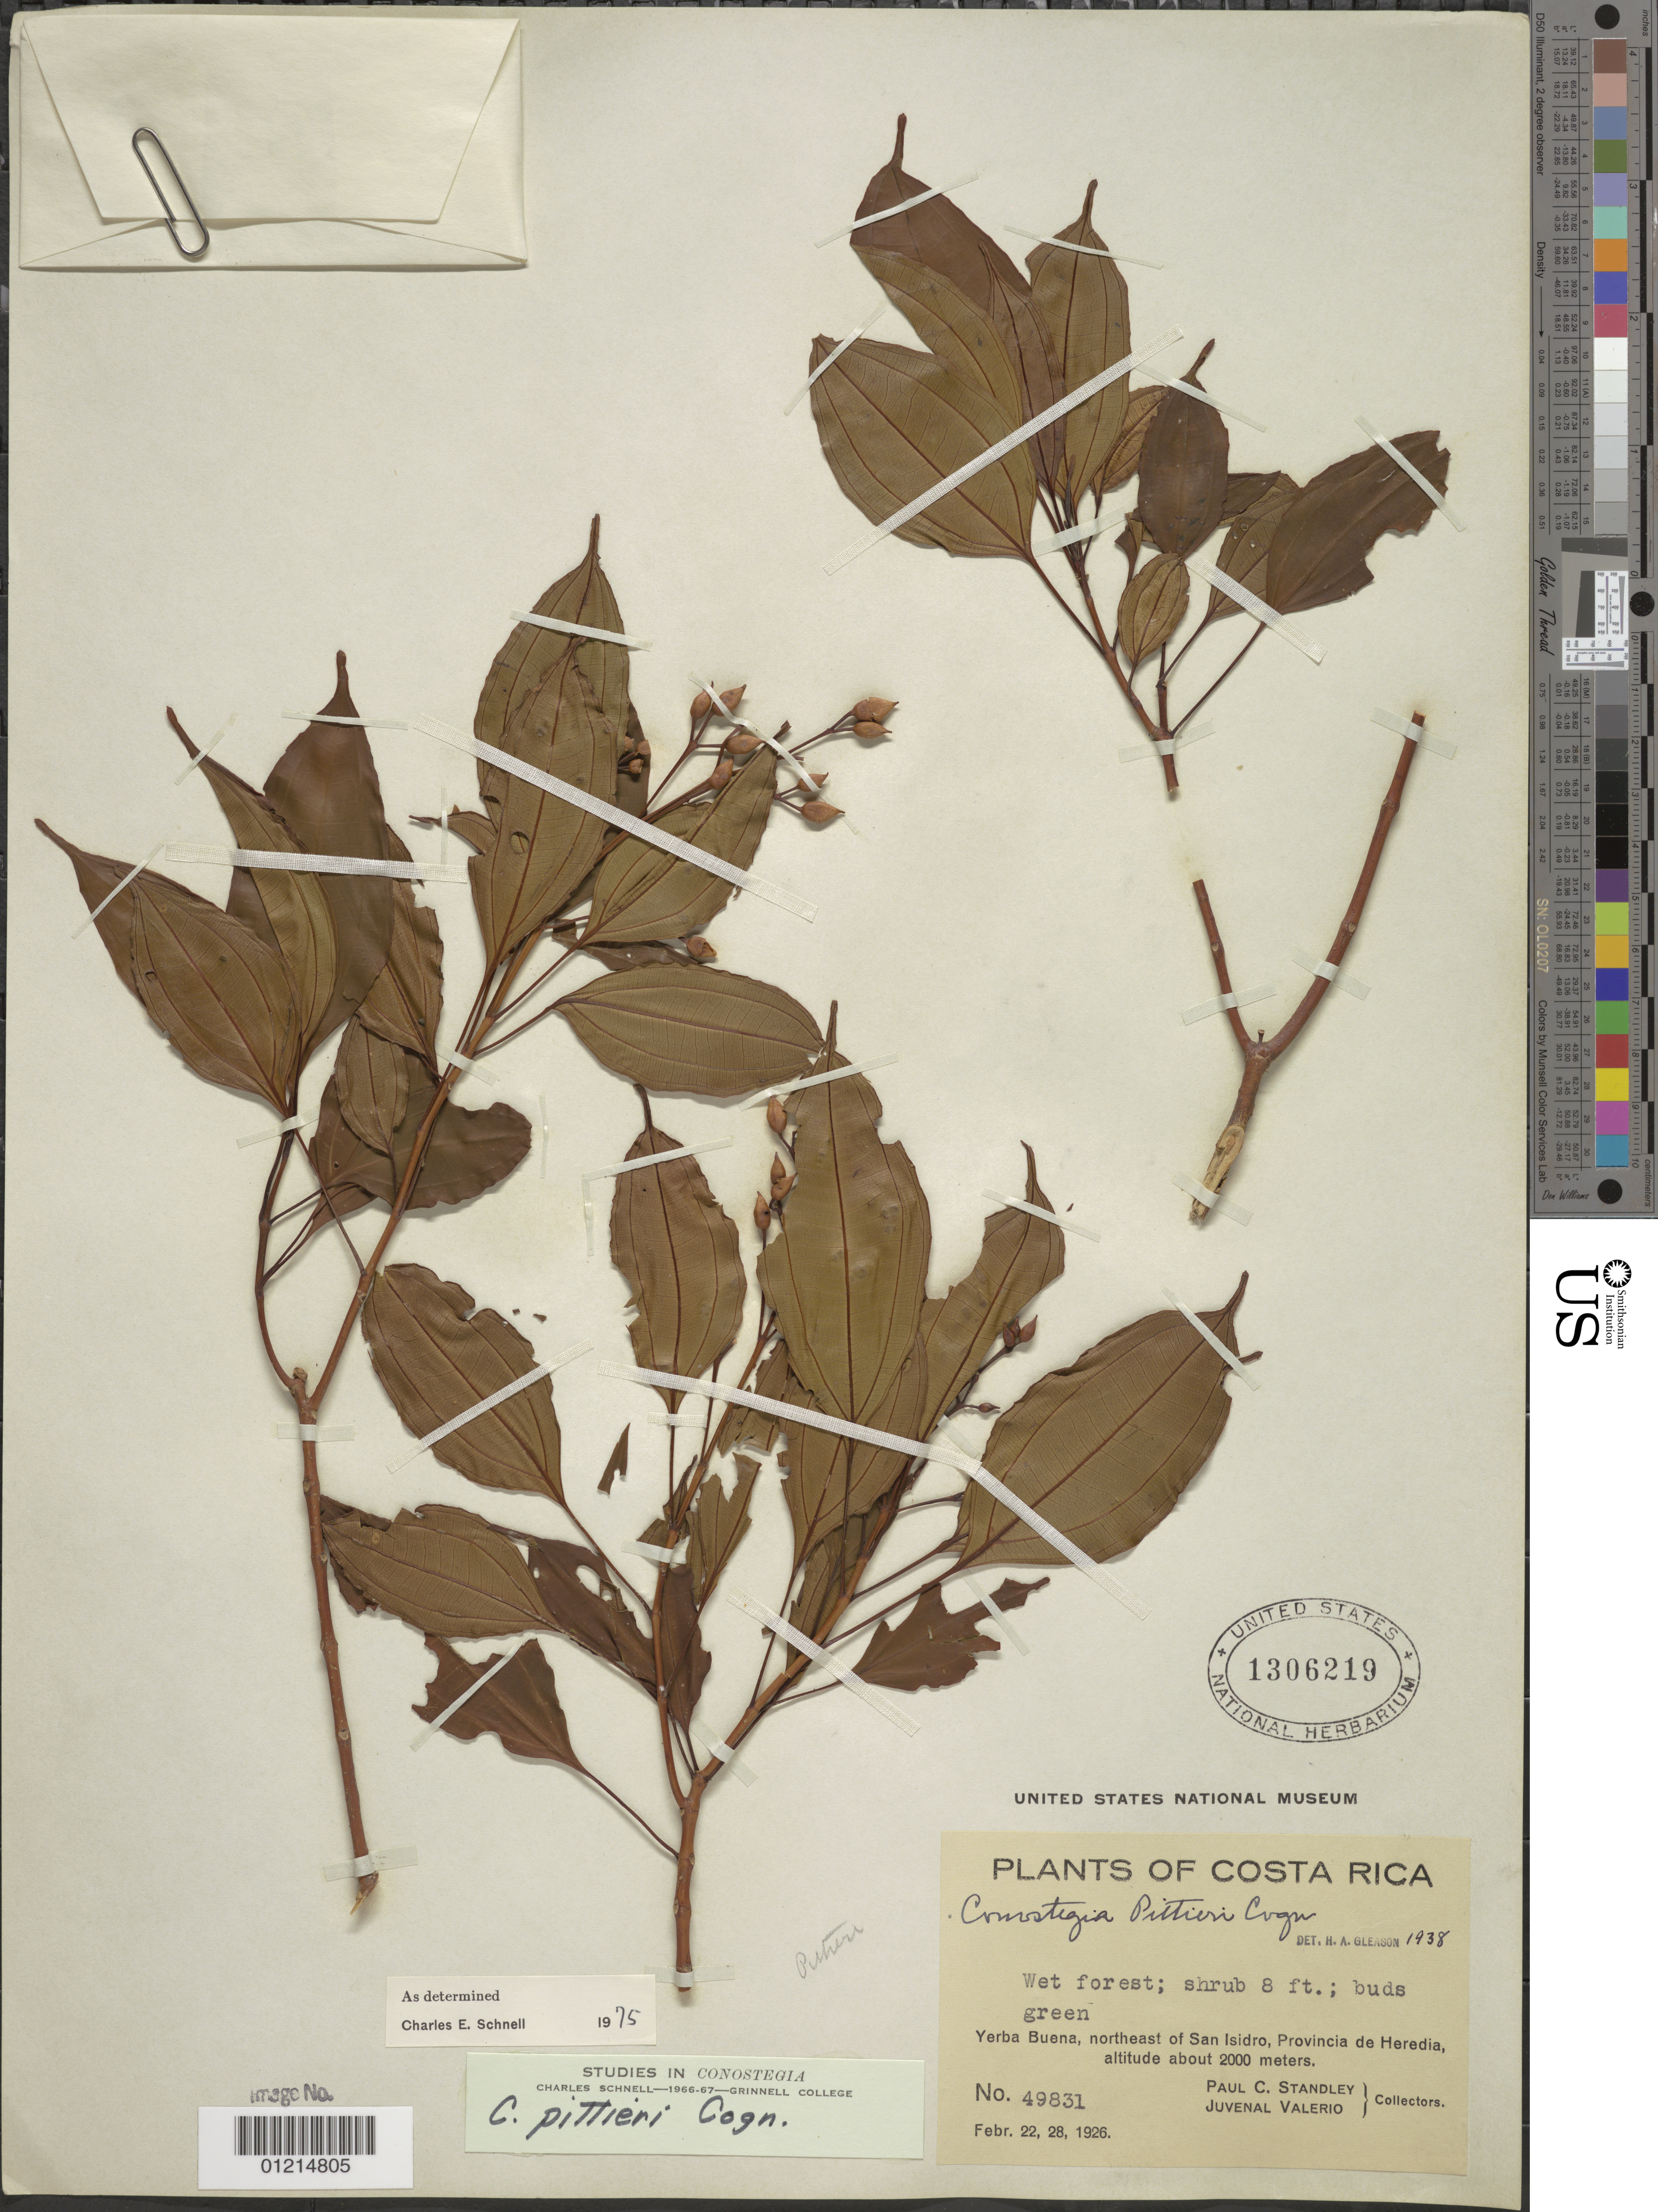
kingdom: Plantae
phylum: Tracheophyta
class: Magnoliopsida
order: Myrtales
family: Melastomataceae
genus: Conostegia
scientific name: Conostegia pittieri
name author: Cogn.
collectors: P. C. Standley & J. Valerio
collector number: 49831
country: Costa Rica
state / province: Heredia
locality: Yerba Buena, NE of San Isidro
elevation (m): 2000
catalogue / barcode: US 1306219